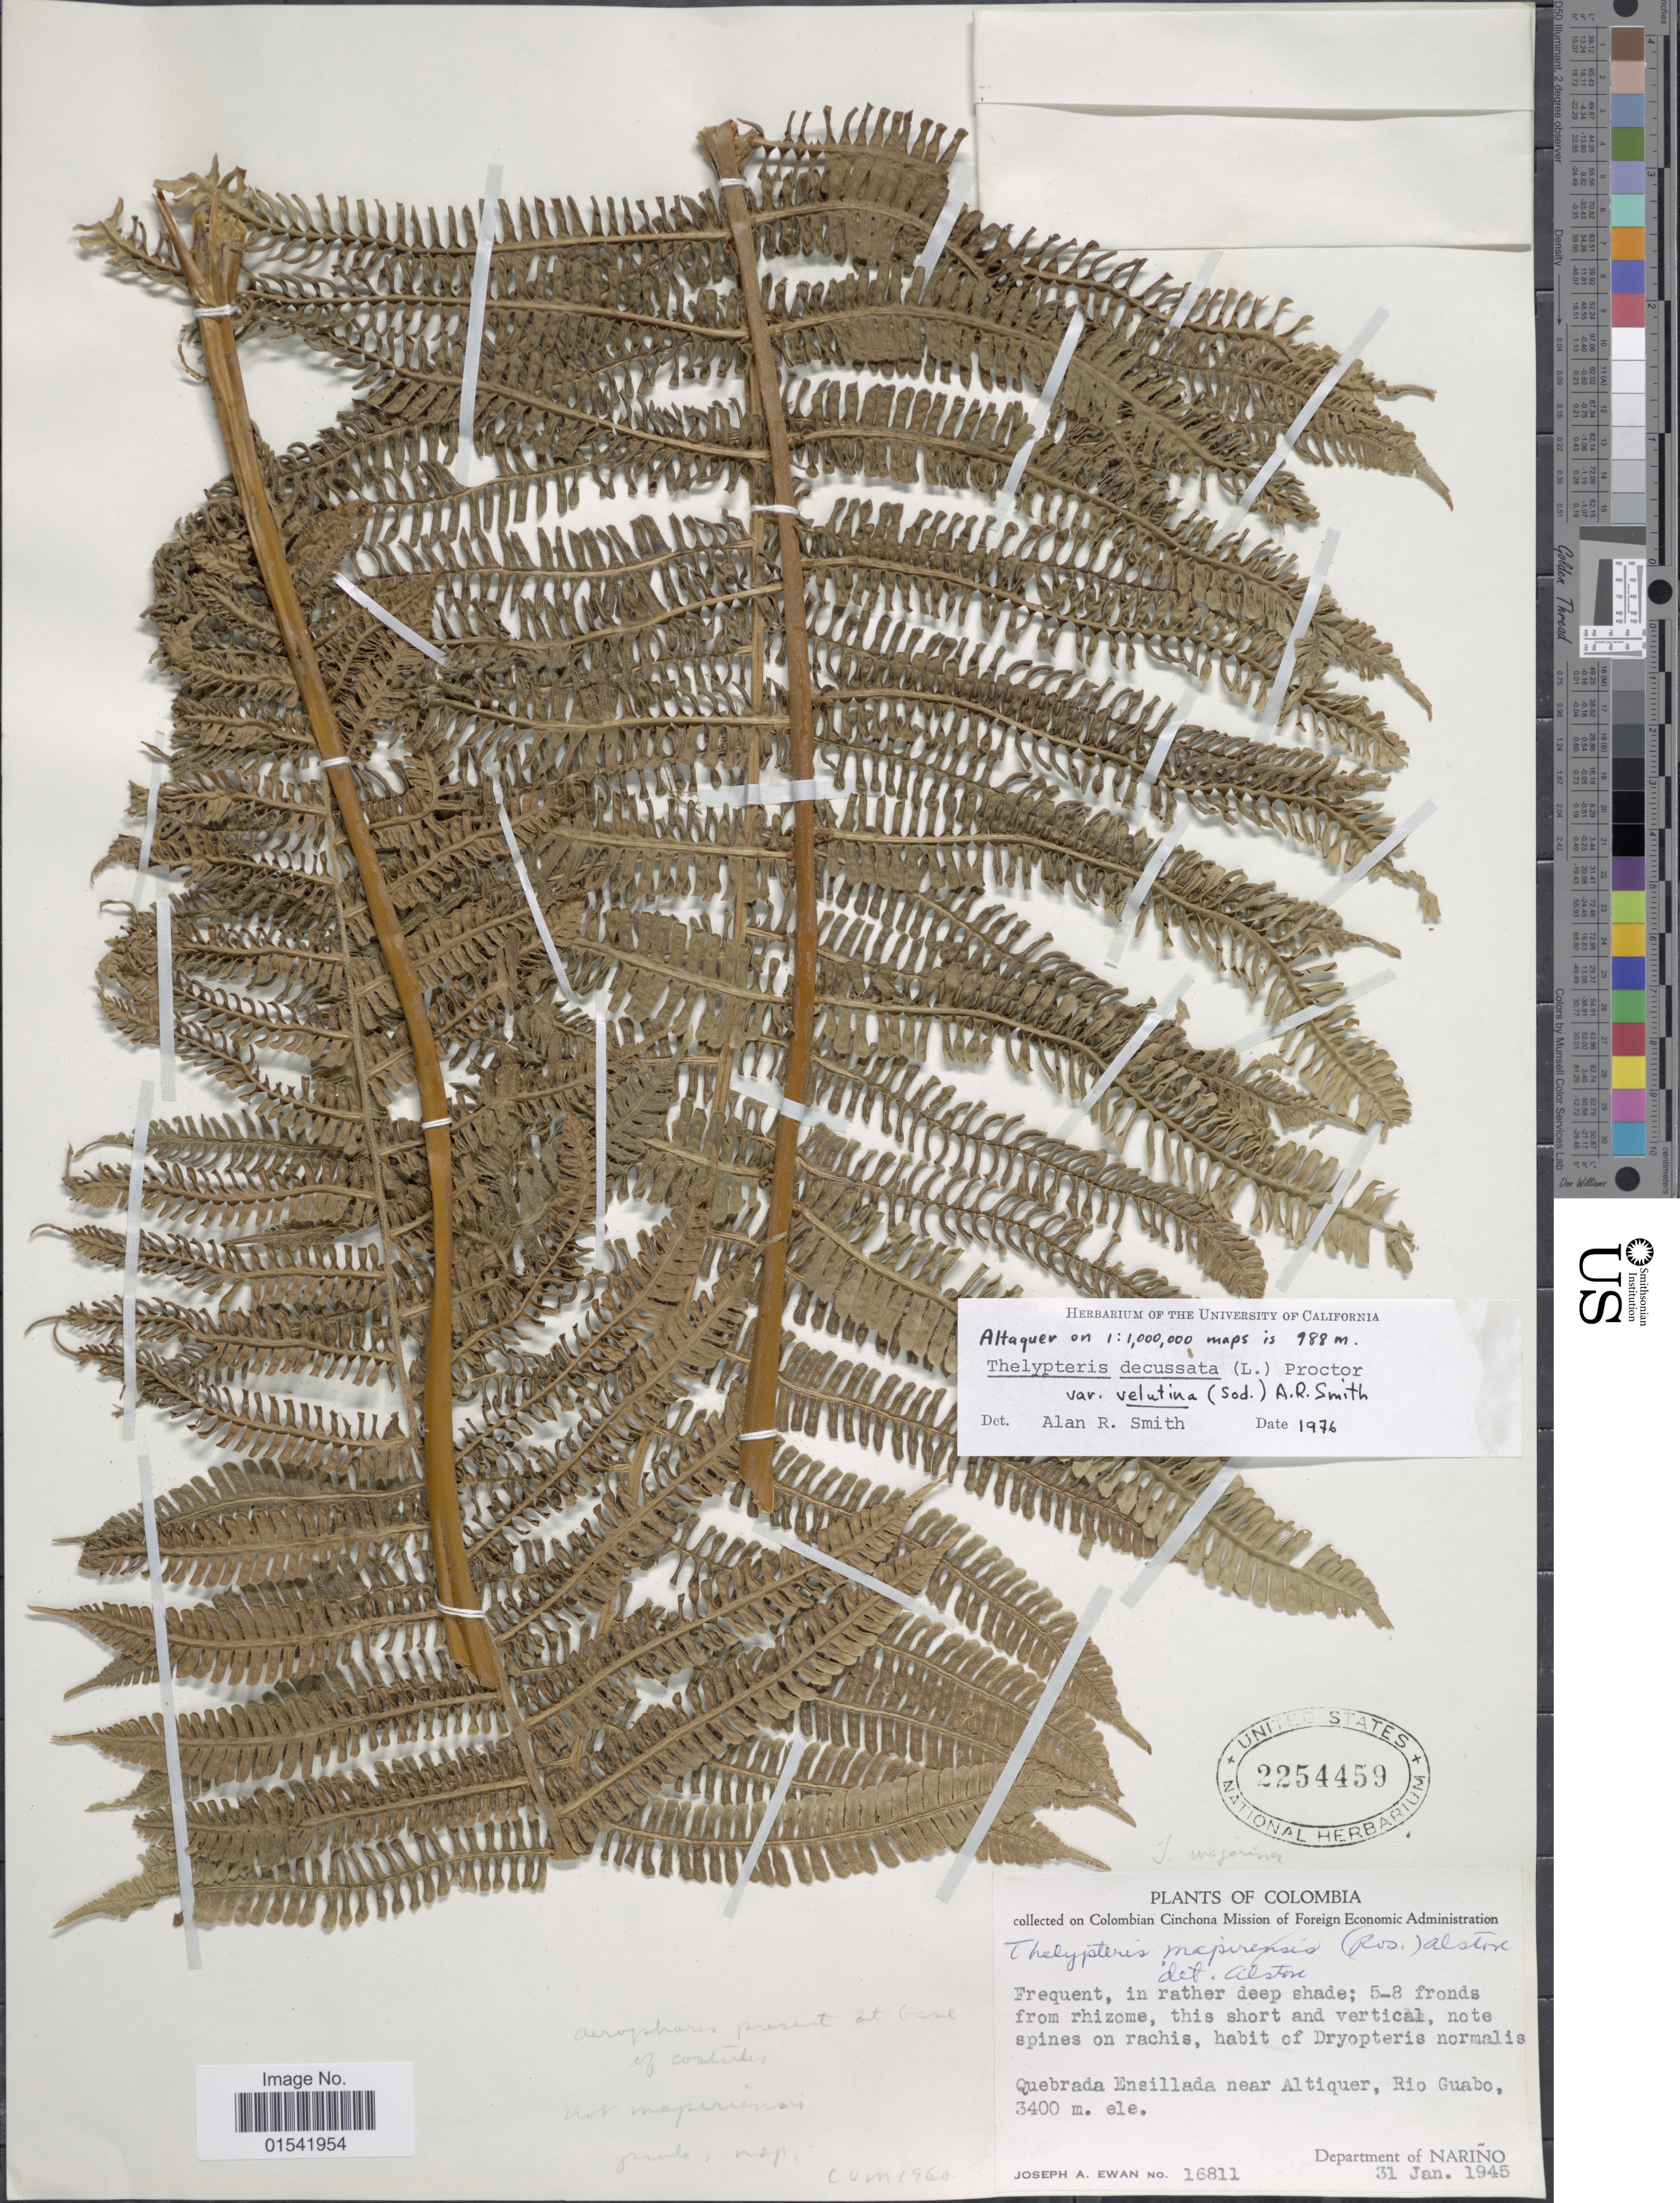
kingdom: Plantae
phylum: Tracheophyta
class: Polypodiopsida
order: Polypodiales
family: Thelypteridaceae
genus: Steiropteris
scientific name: Steiropteris decussata var. velutina comb. nov., ined. 2015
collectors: J. A. Ewan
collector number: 16811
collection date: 1945-01-31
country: Colombia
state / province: Nariño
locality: Quebrada Ensillada near Altiquer, Rio Guabo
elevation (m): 3400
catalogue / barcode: US 2254459